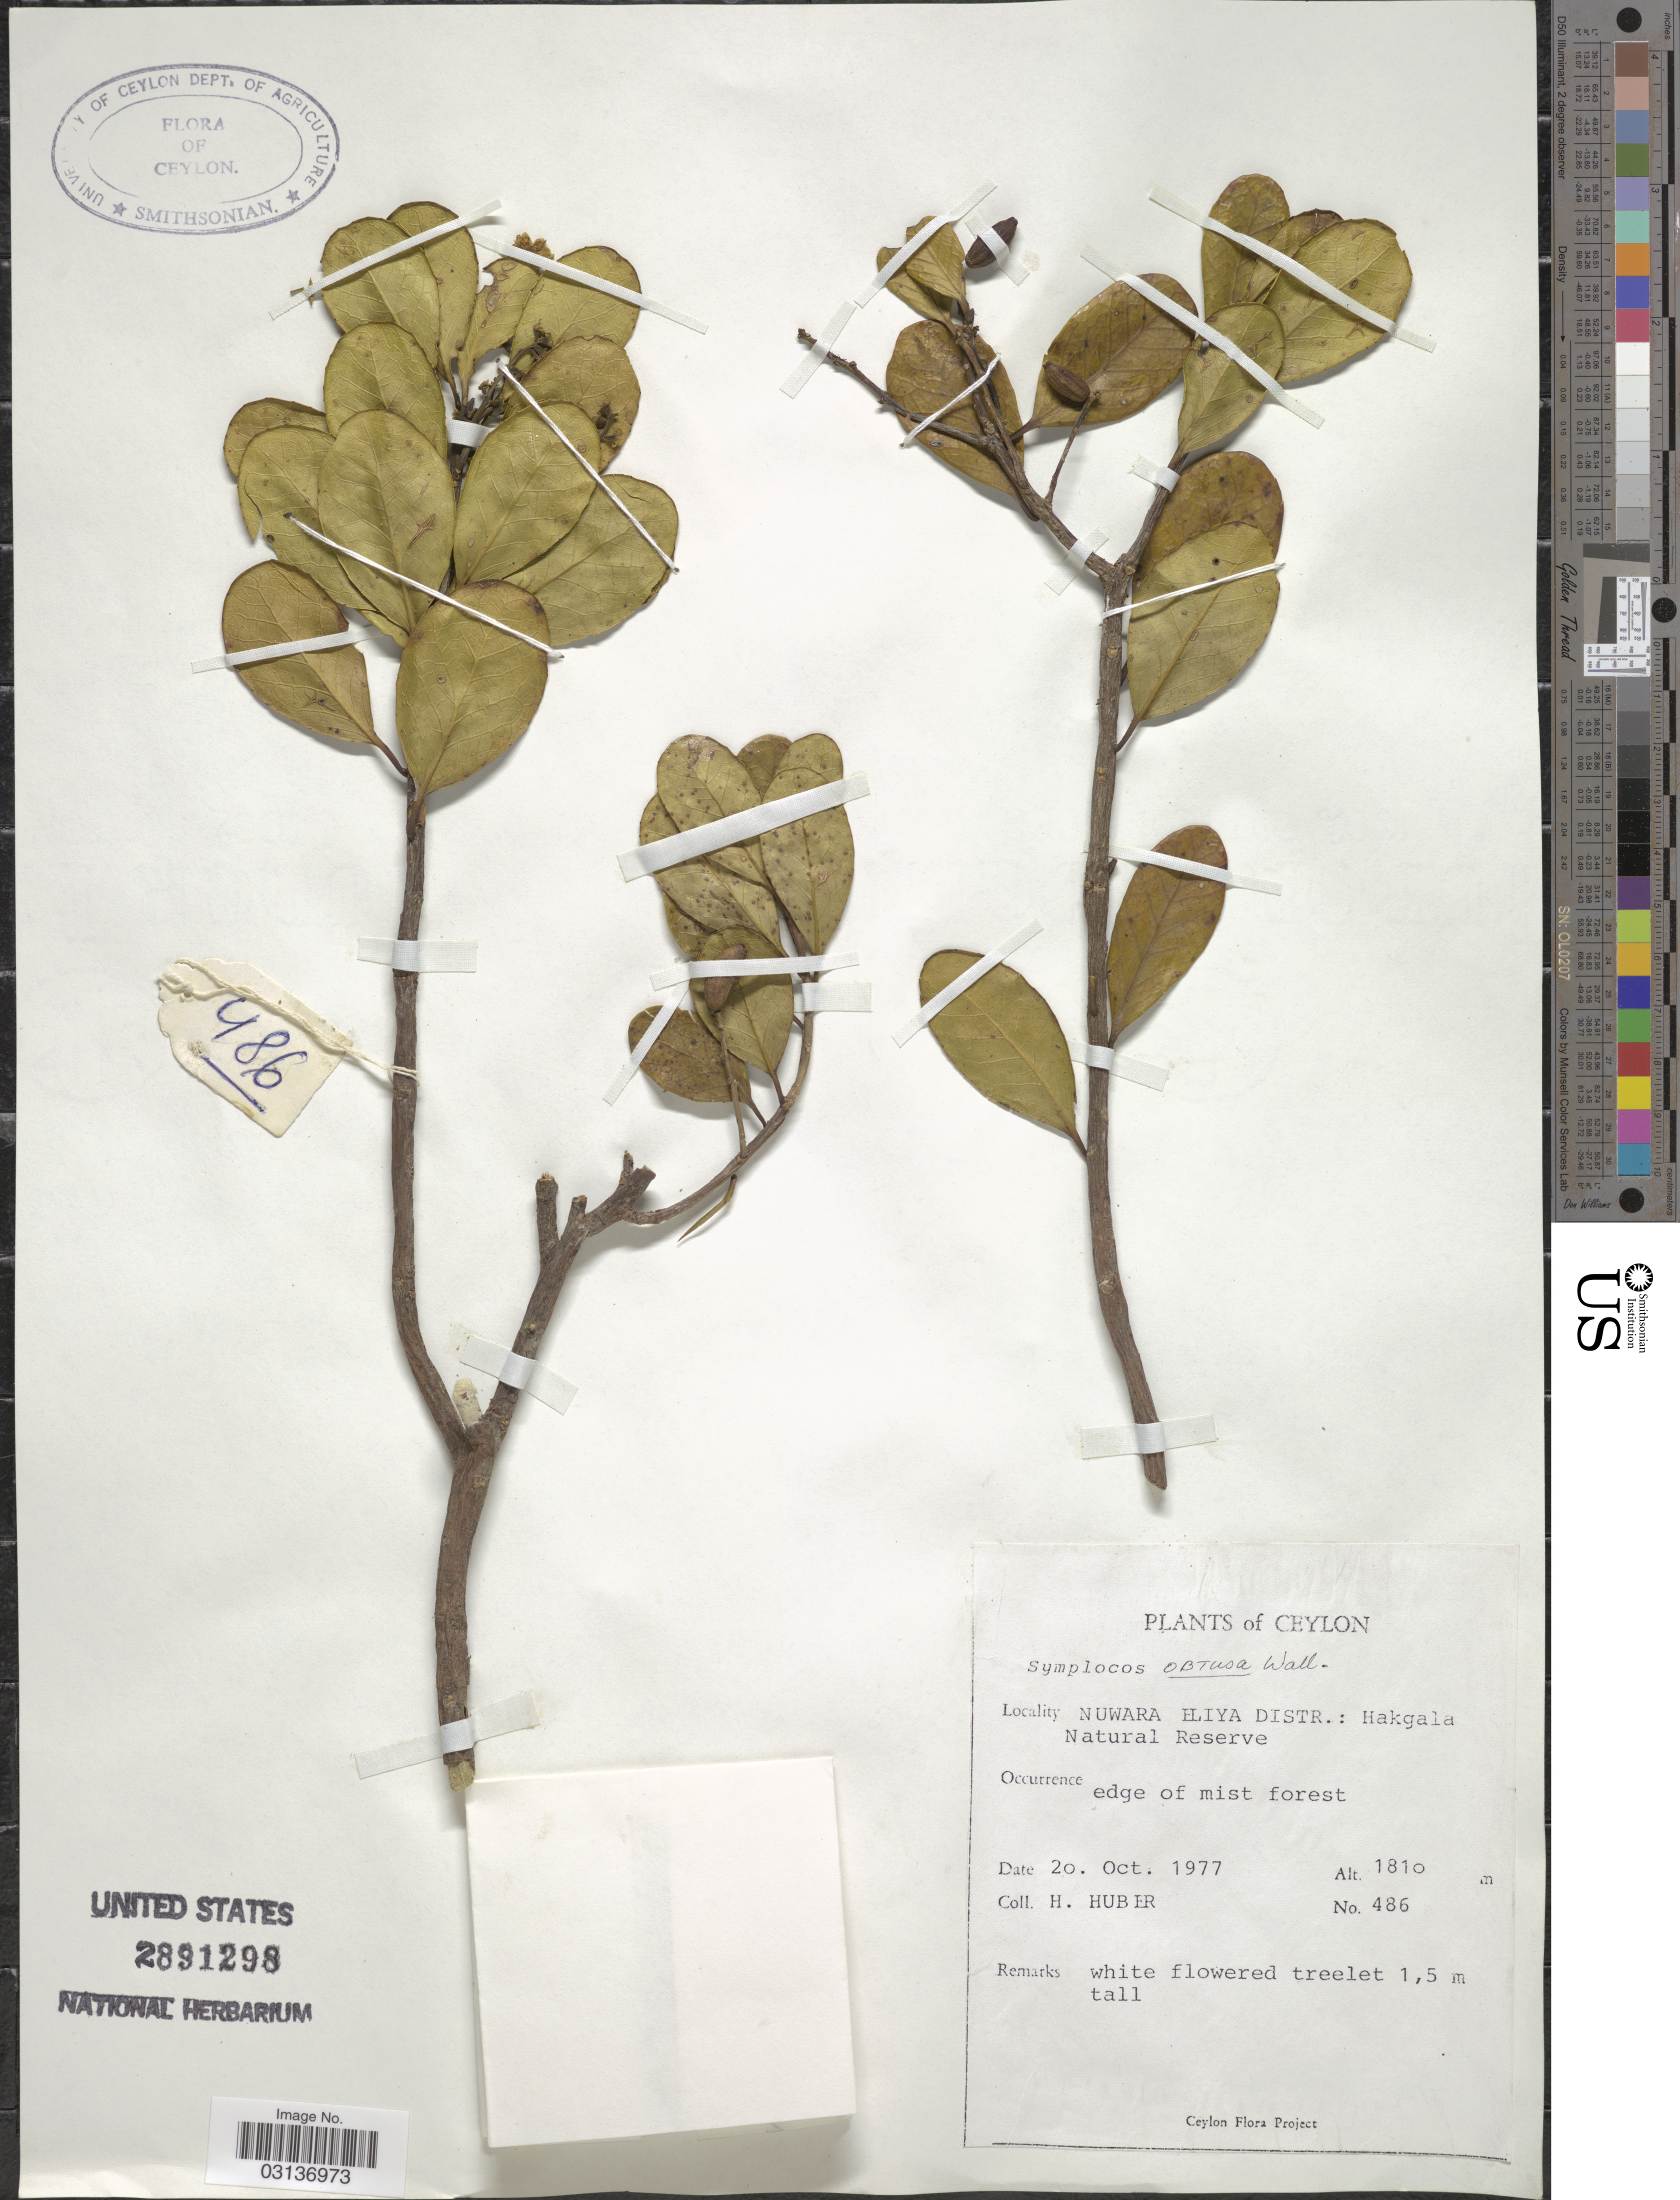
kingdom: Plantae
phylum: Tracheophyta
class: Magnoliopsida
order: Ericales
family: Symplocaceae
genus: Symplocos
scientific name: Symplocos obtusa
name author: Wall. ex G. Don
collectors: H. Huber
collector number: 486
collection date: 1977-10-20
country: Sri Lanka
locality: Ceylon. Nuwara Eliya Distr.: Hakgala Natural Reserve.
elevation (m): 1810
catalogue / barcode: US 2891298